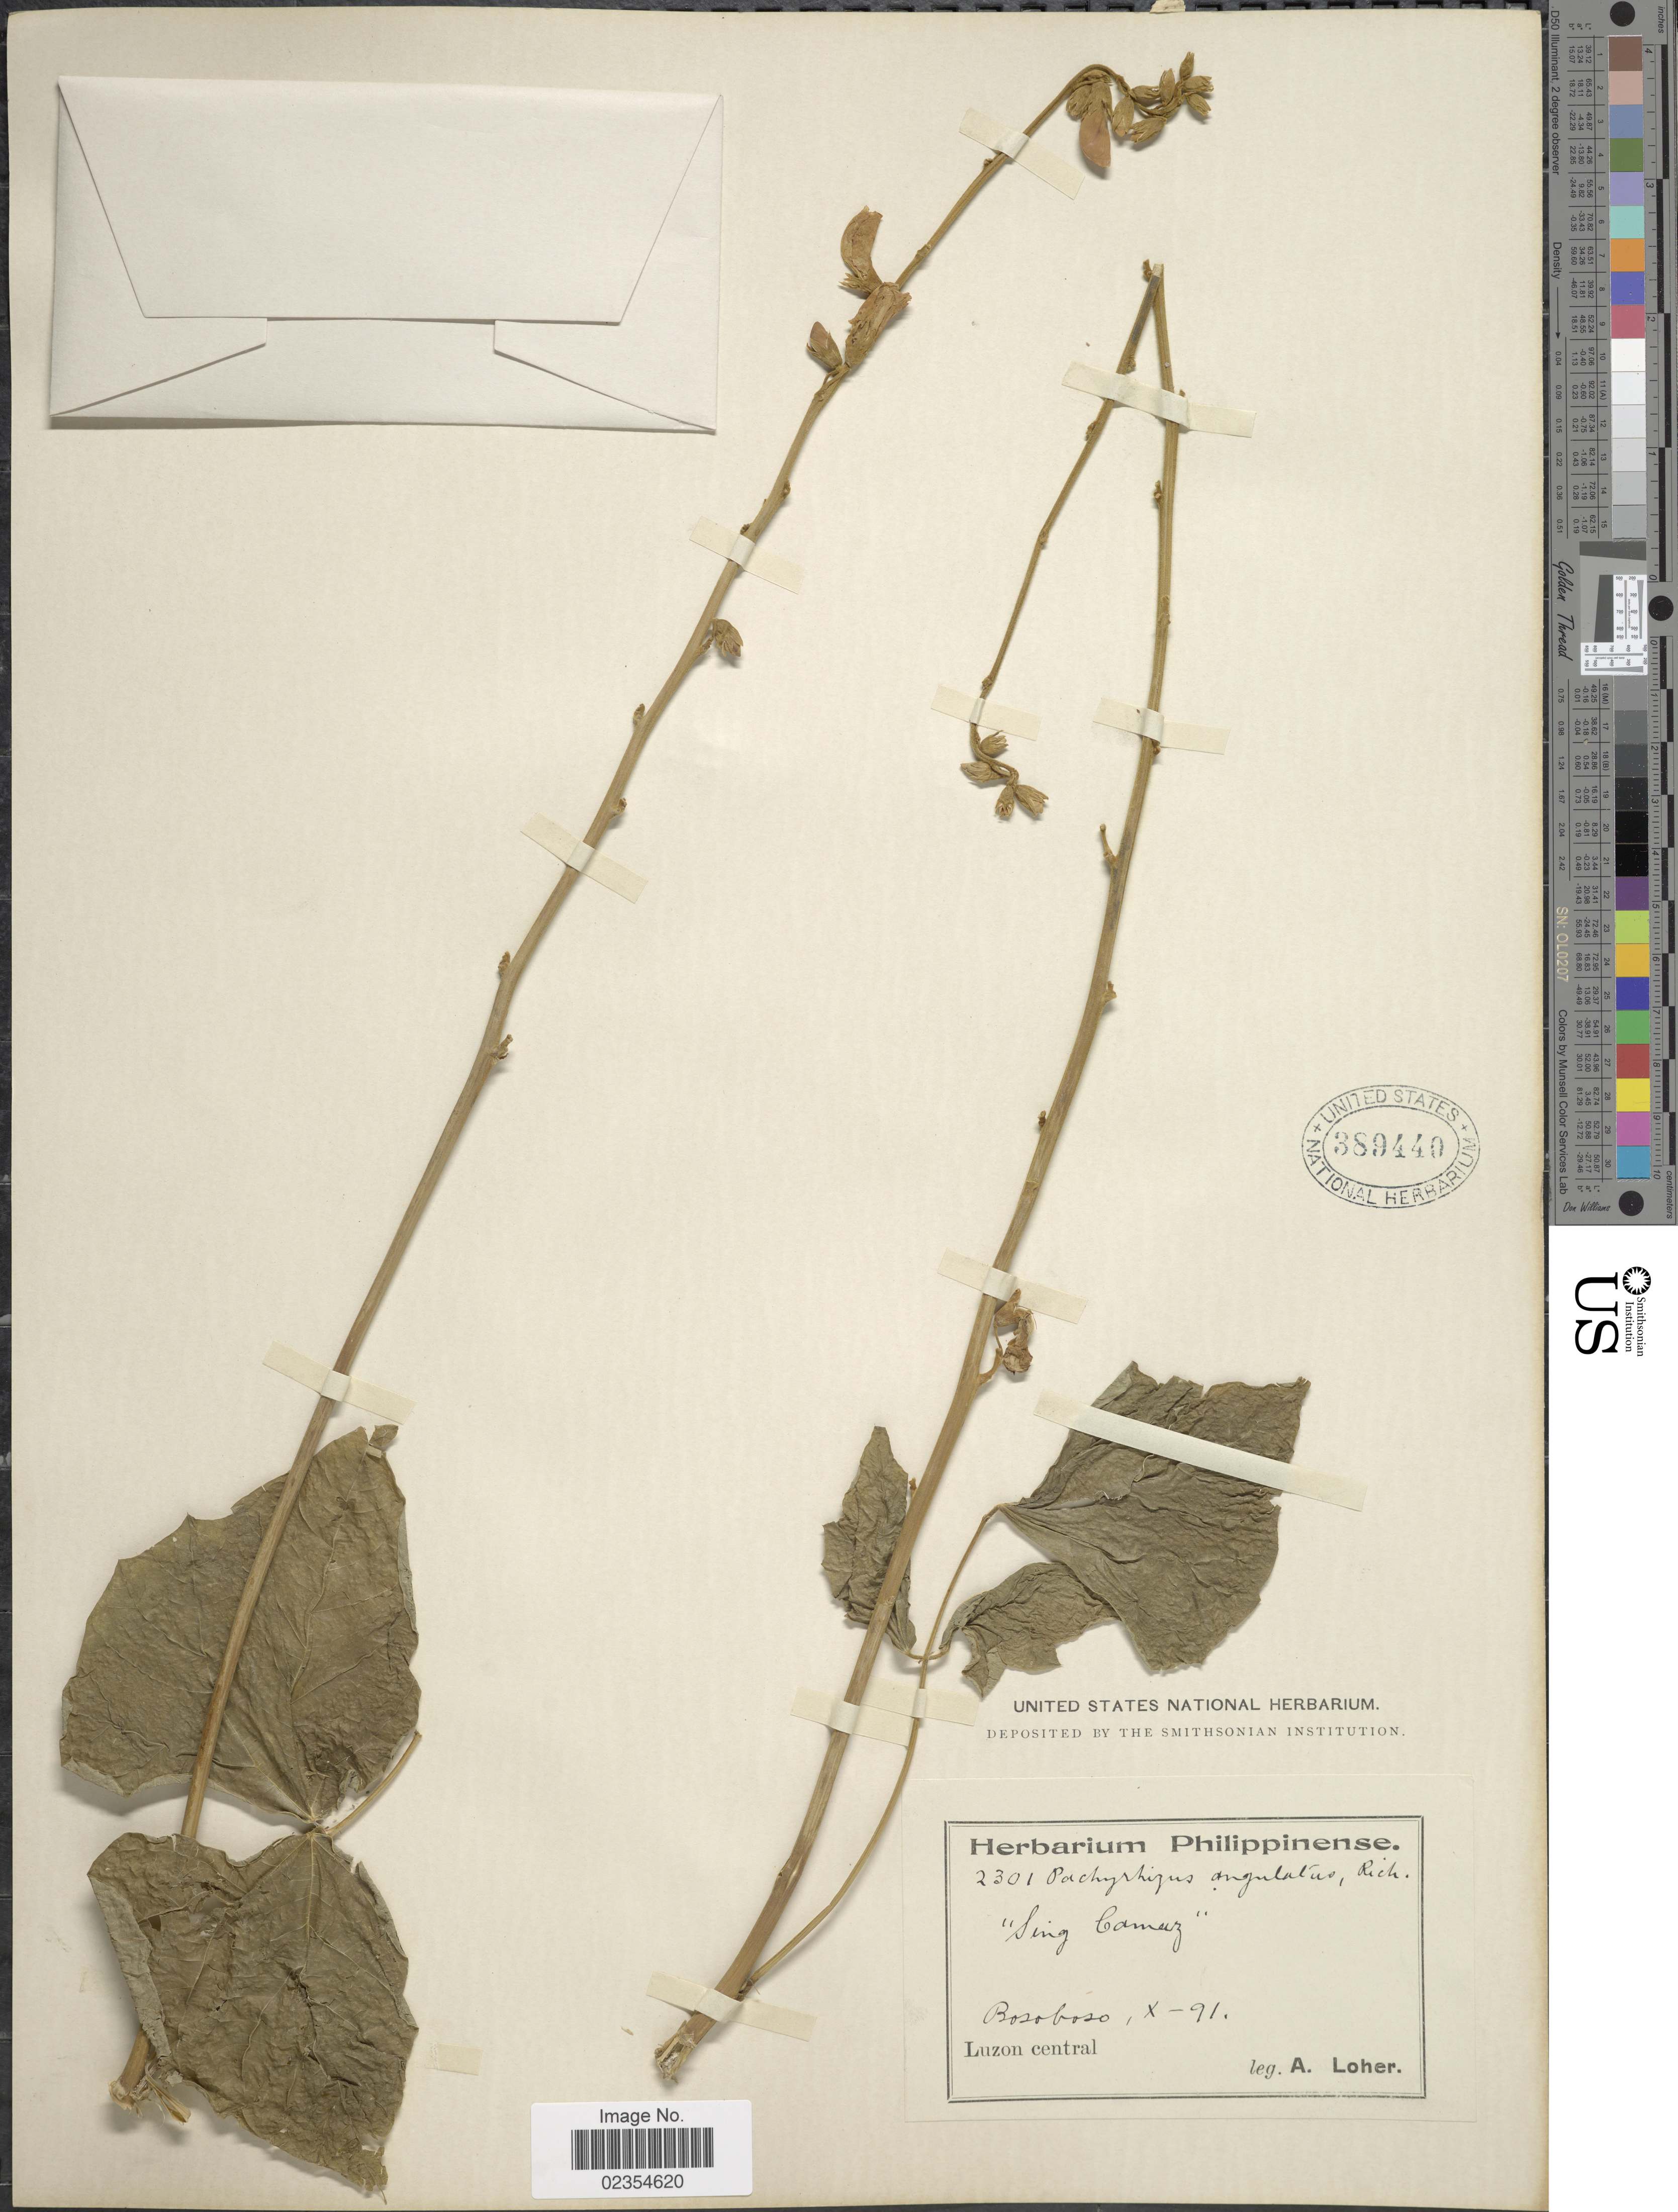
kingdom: Plantae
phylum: Tracheophyta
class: Magnoliopsida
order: Fabales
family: Fabaceae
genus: Pachyrhizus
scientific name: Pachyrhizus erosus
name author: (L.) Urb.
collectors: A. Loher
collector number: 2301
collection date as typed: Transcribed d/m/y: /10/91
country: Philippines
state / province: Calabarzon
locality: Bosoboso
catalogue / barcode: US 389440